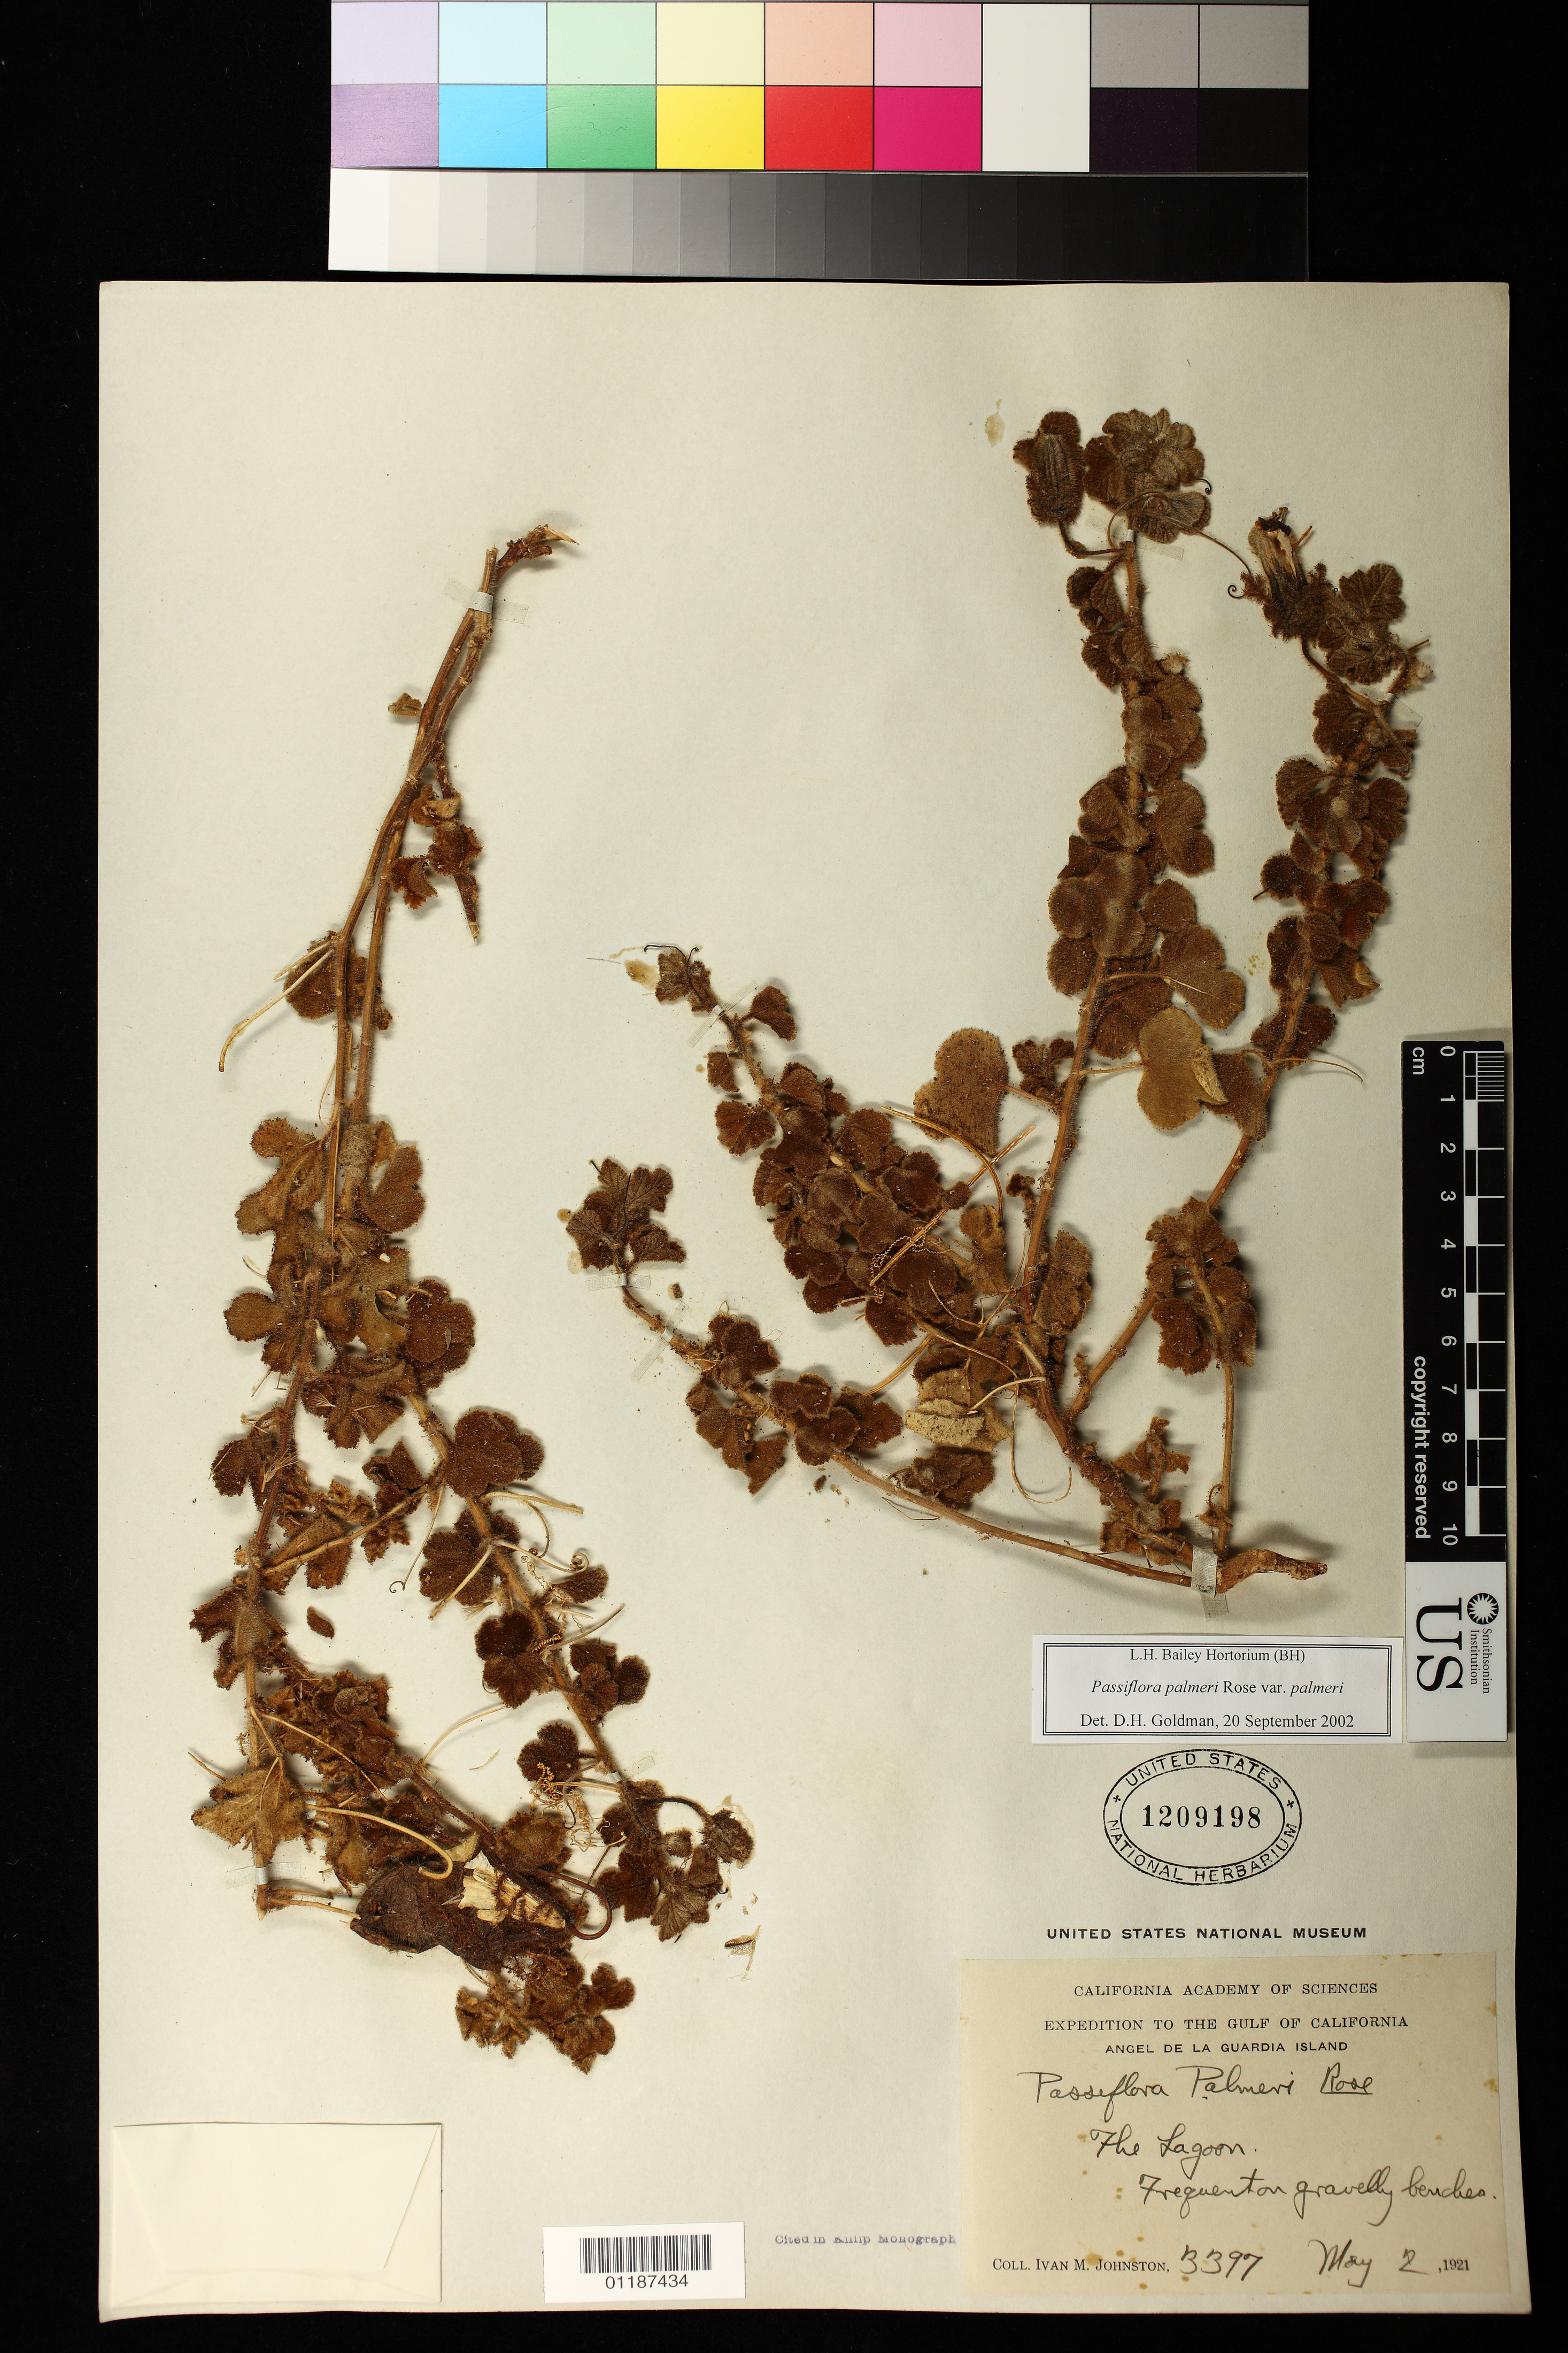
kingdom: Plantae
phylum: Tracheophyta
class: Magnoliopsida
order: Malpighiales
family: Passifloraceae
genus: Passiflora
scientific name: Passiflora palmeri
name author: Rose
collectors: I.M. Johnston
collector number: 3397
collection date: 1921-05-02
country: Mexico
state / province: Baja California Norte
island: Angel de la Guarda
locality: The Lagoon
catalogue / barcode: US 1209198